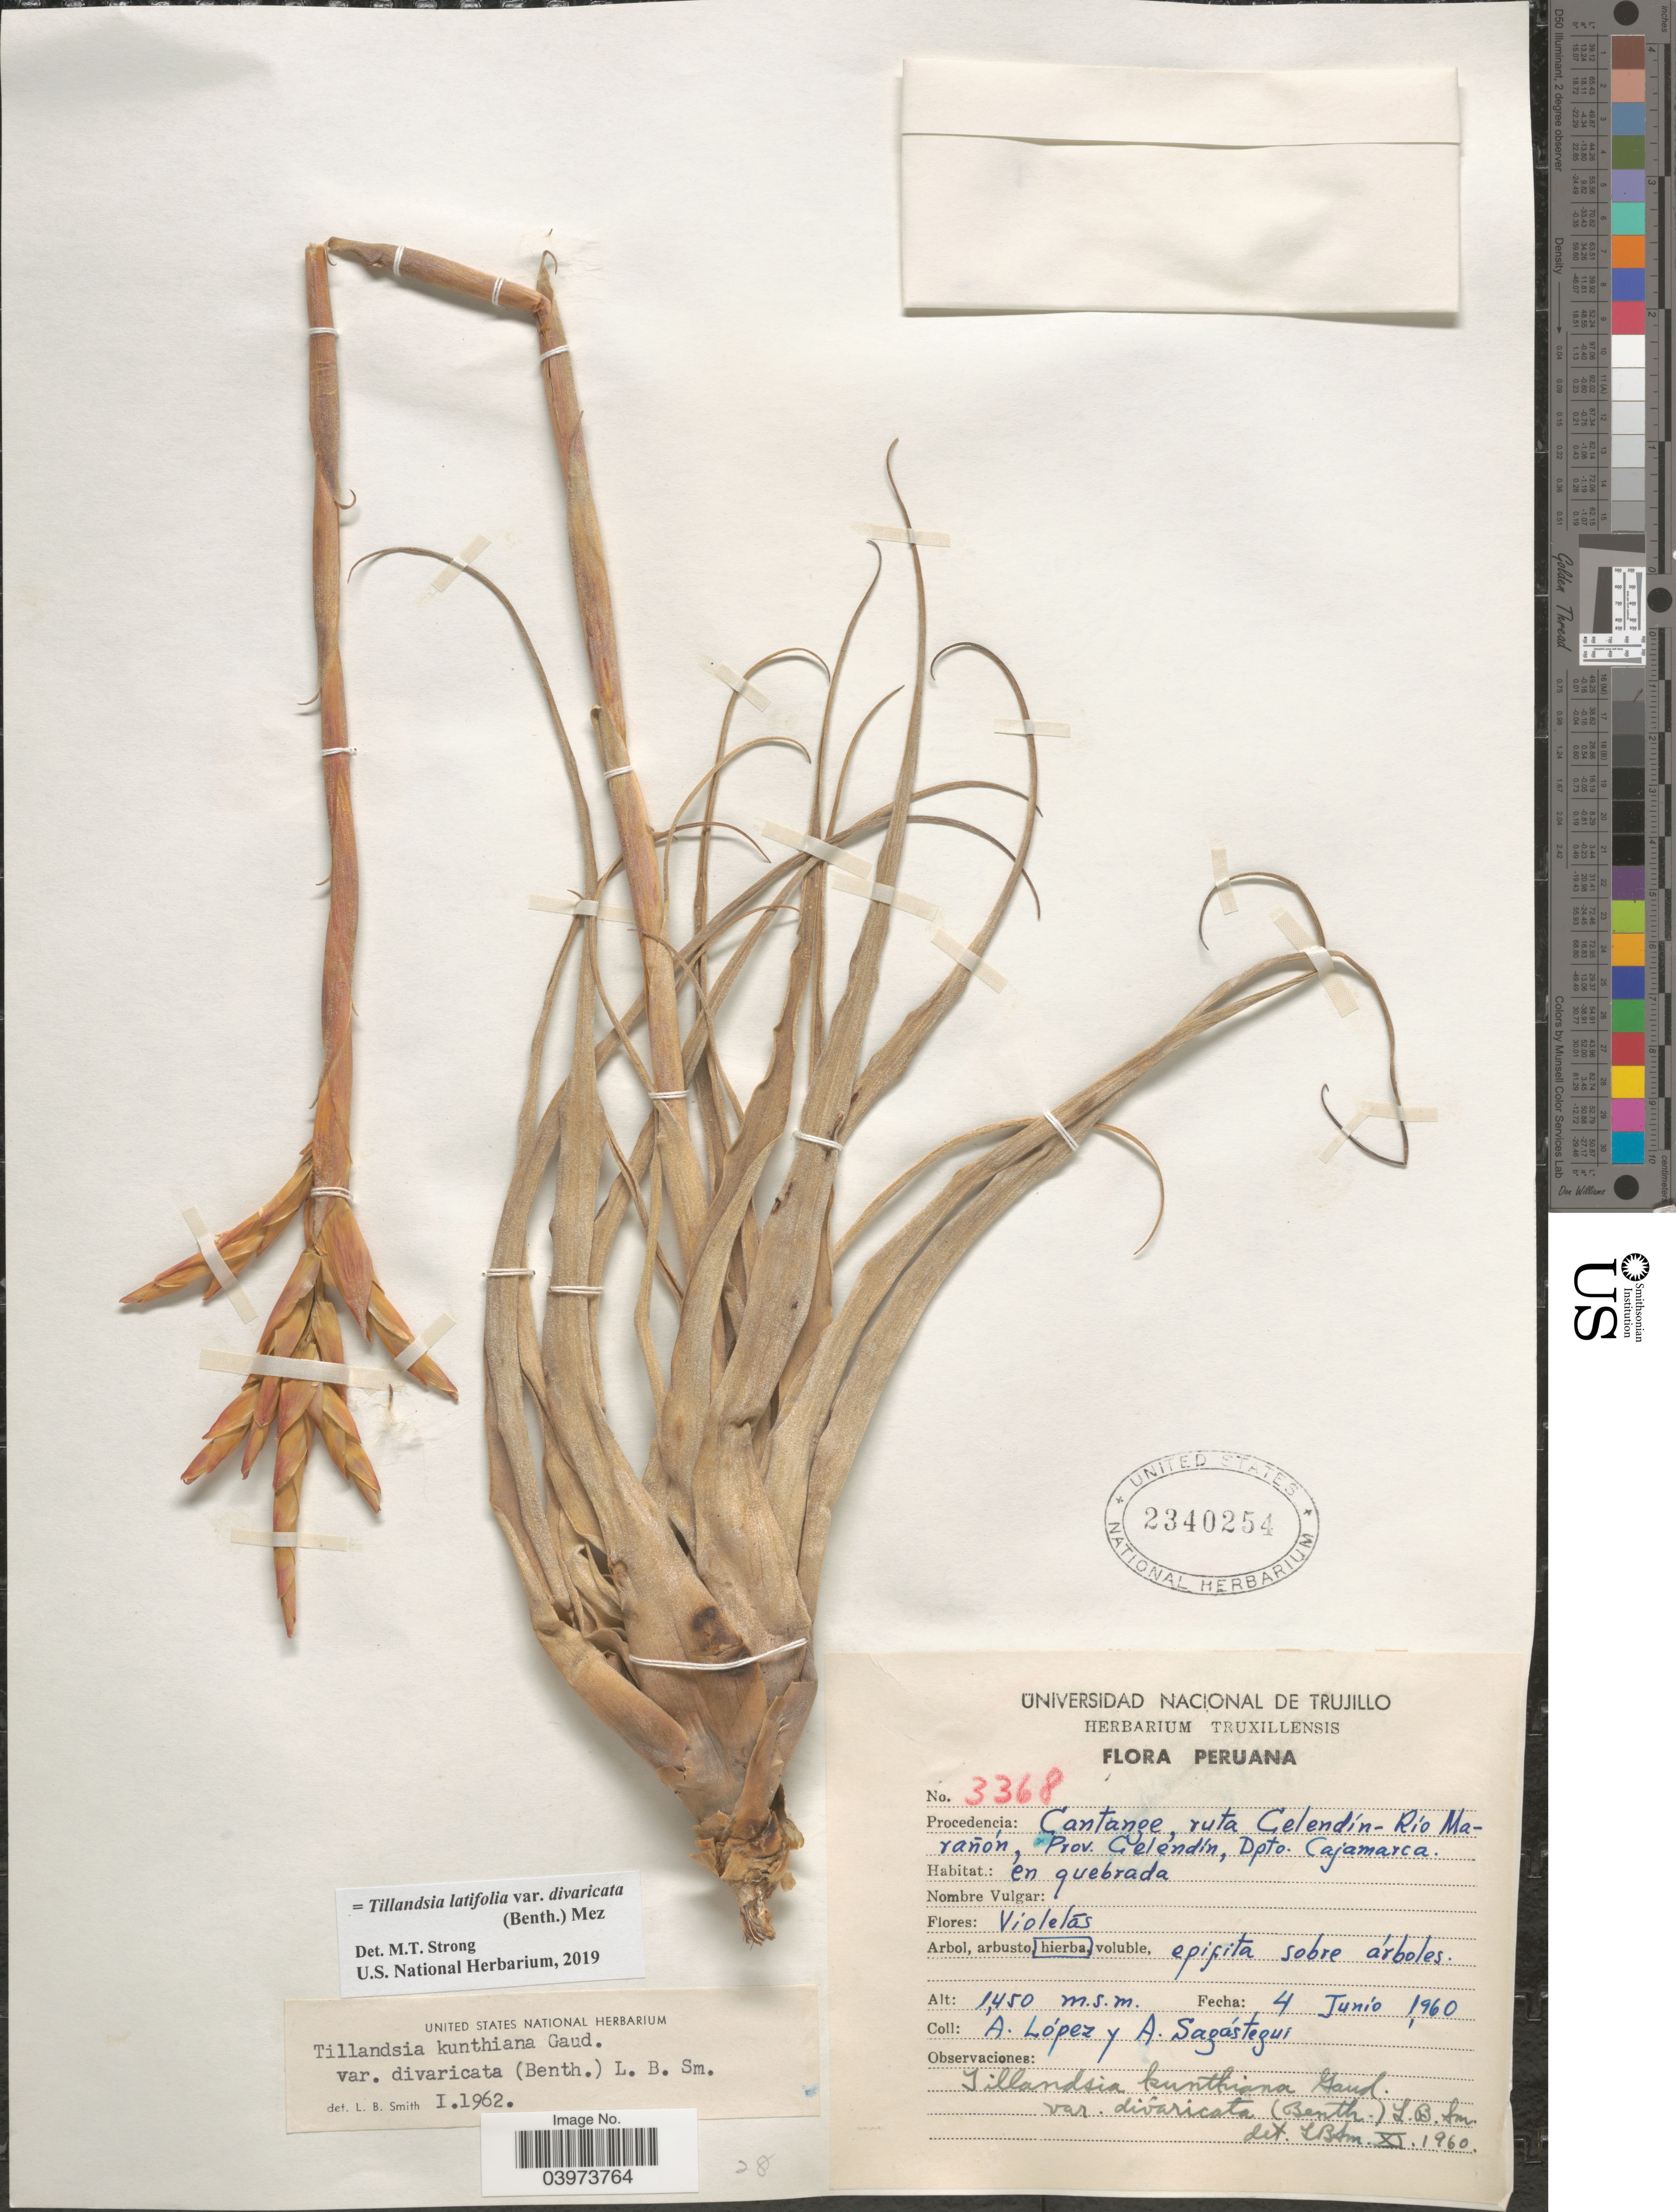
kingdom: Plantae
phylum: Tracheophyta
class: Liliopsida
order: Poales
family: Bromeliaceae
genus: Tillandsia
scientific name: Tillandsia latifolia var. divaricata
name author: (Benth.) Mez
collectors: A. López & A. Sagastegui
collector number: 3368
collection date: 1960-06-04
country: Peru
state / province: Cajamarca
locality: Cantange, ruta Celendín-Río Marañón, Prov. Celendín, Dpto. Cajamarca.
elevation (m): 1450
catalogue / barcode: US 2340254